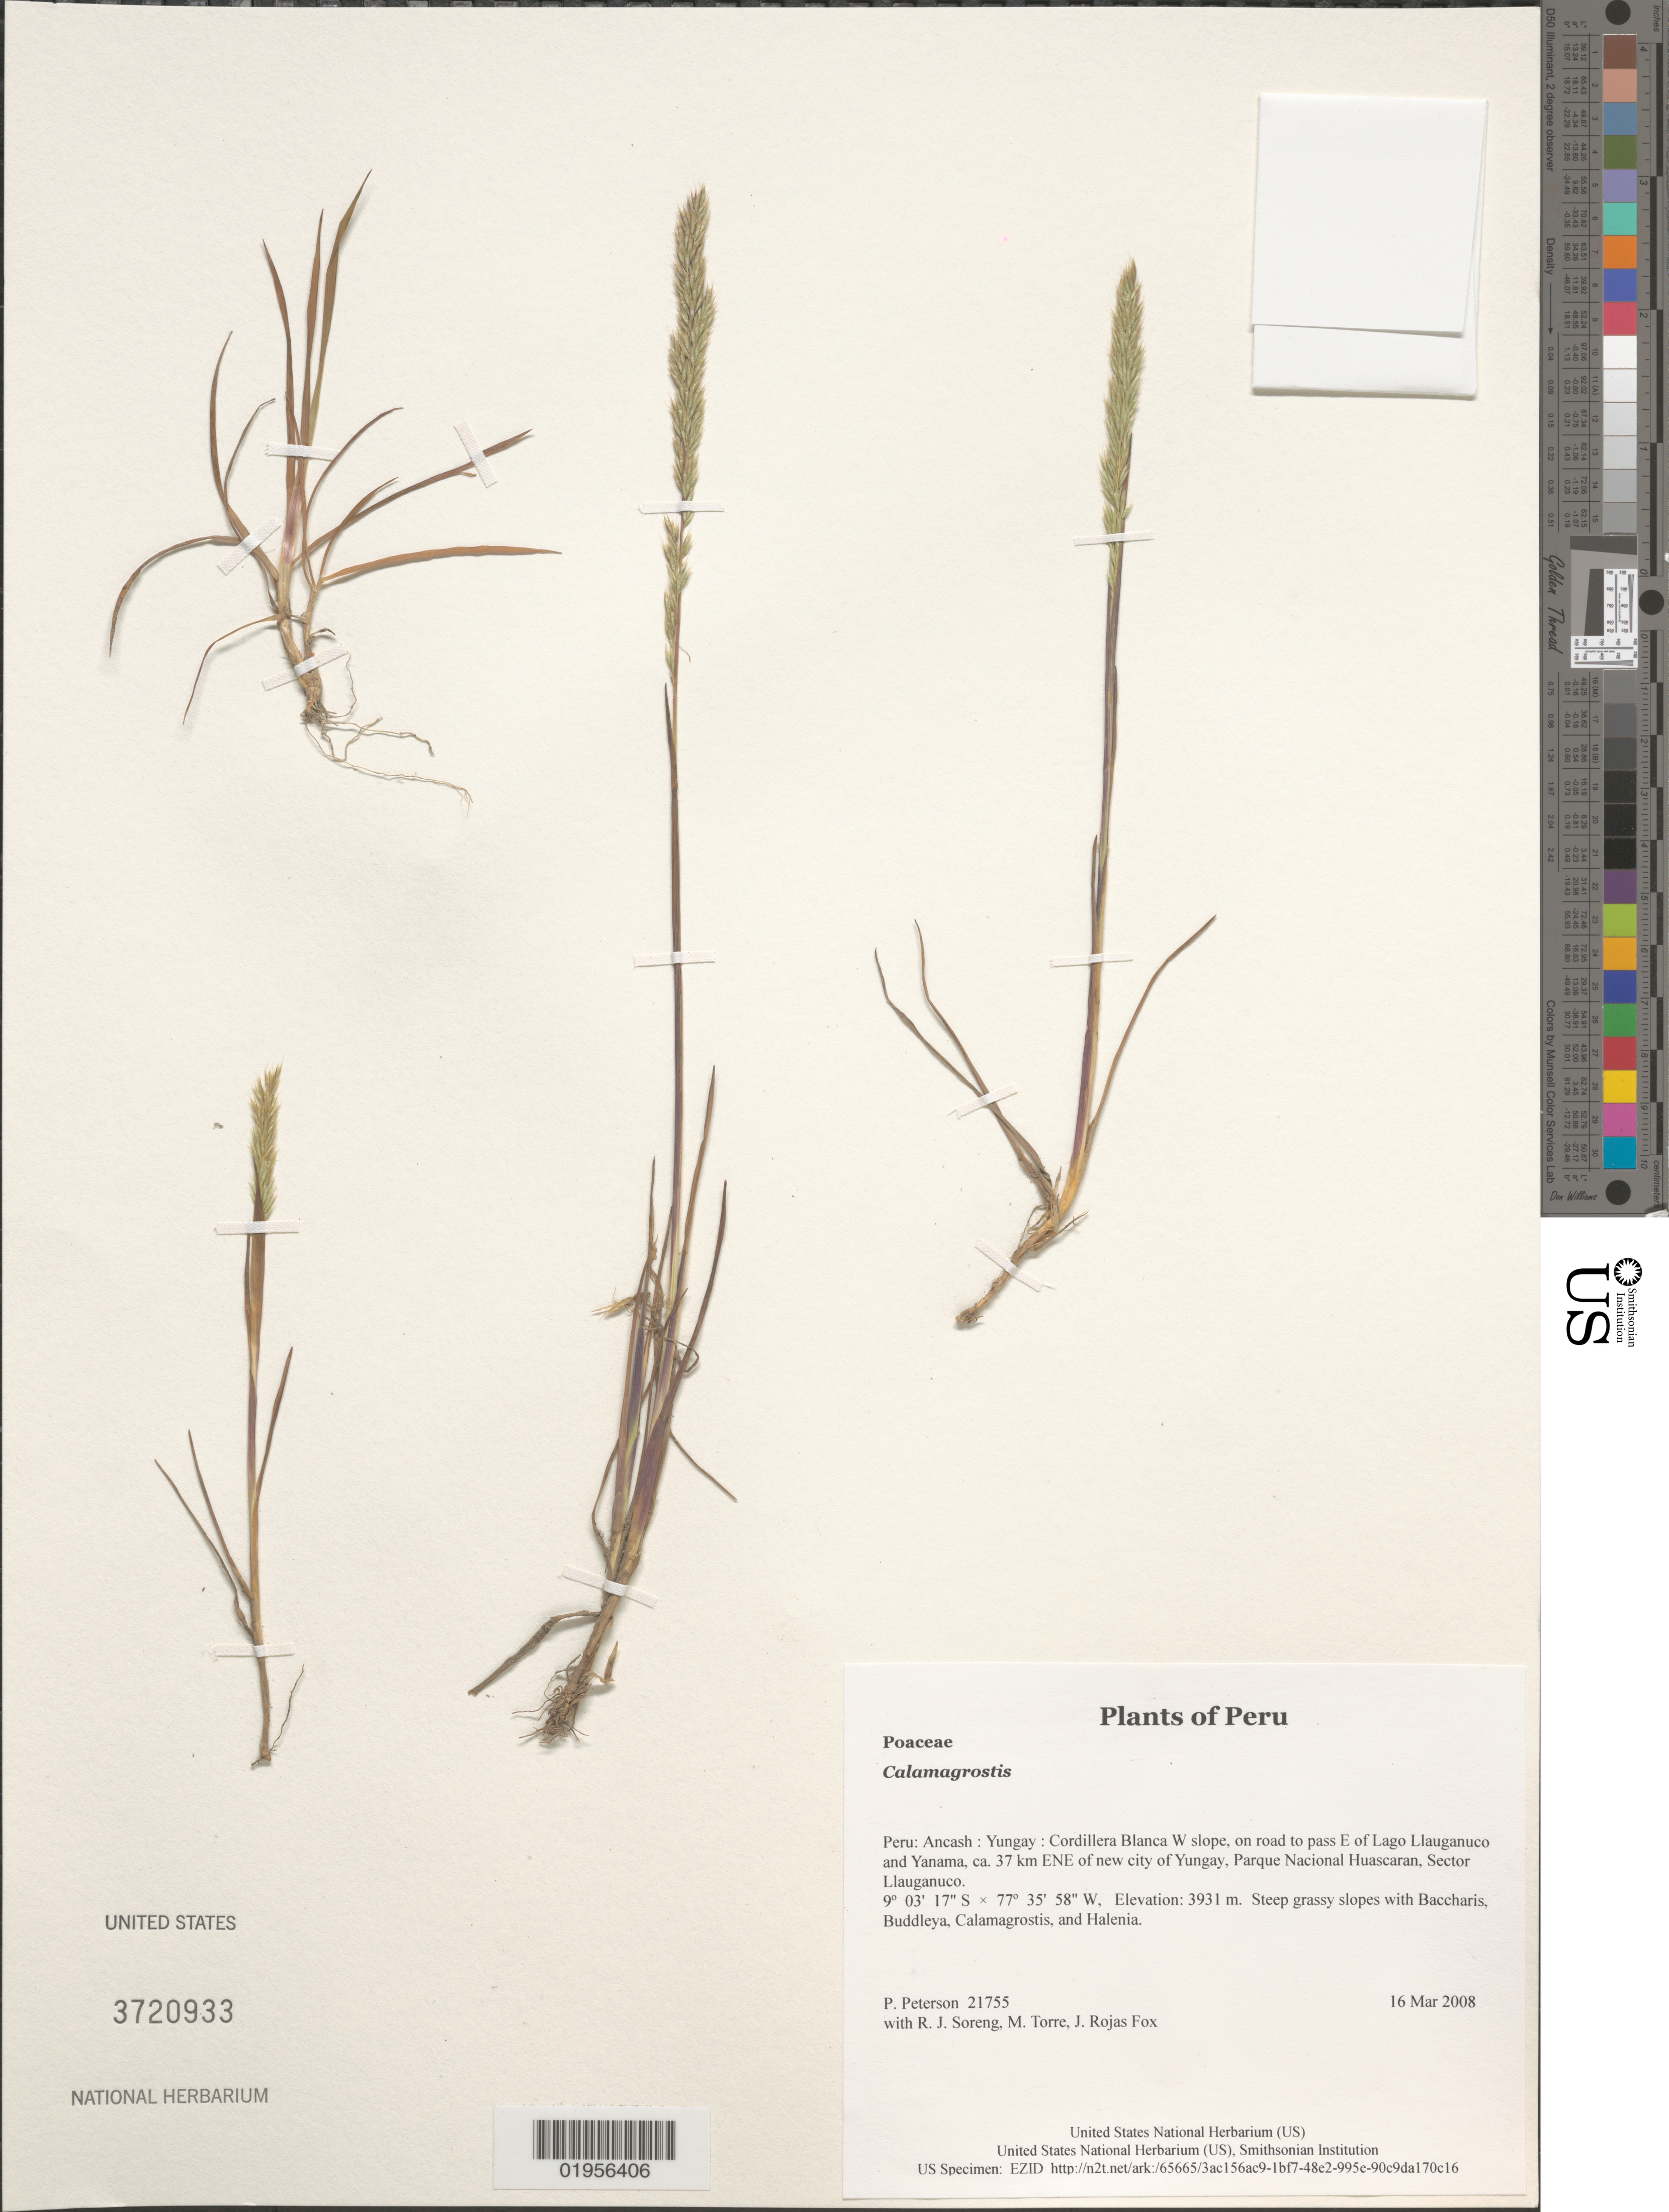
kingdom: Plantae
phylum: Tracheophyta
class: Liliopsida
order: Poales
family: Poaceae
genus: Calamagrostis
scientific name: Calamagrostis sp.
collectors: P. M. Peterson, R. J. Soreng, M. Torre & J. Rojas Fox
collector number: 21755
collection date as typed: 16 Mar 2008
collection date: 2008-03-16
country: Peru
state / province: Ancash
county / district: Yungay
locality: Cordillera Blanca W slope, on road to pass E of Lago Llauganuco and Yanama, ca. 37 km ENE of new city of Yungay, Parque Nacional Huascaran, Sector Llauganuco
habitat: Steep grassy slopes with Baccharis, Buddleya, Calamagrostis, and Halenia.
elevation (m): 3931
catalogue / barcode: US 3720933